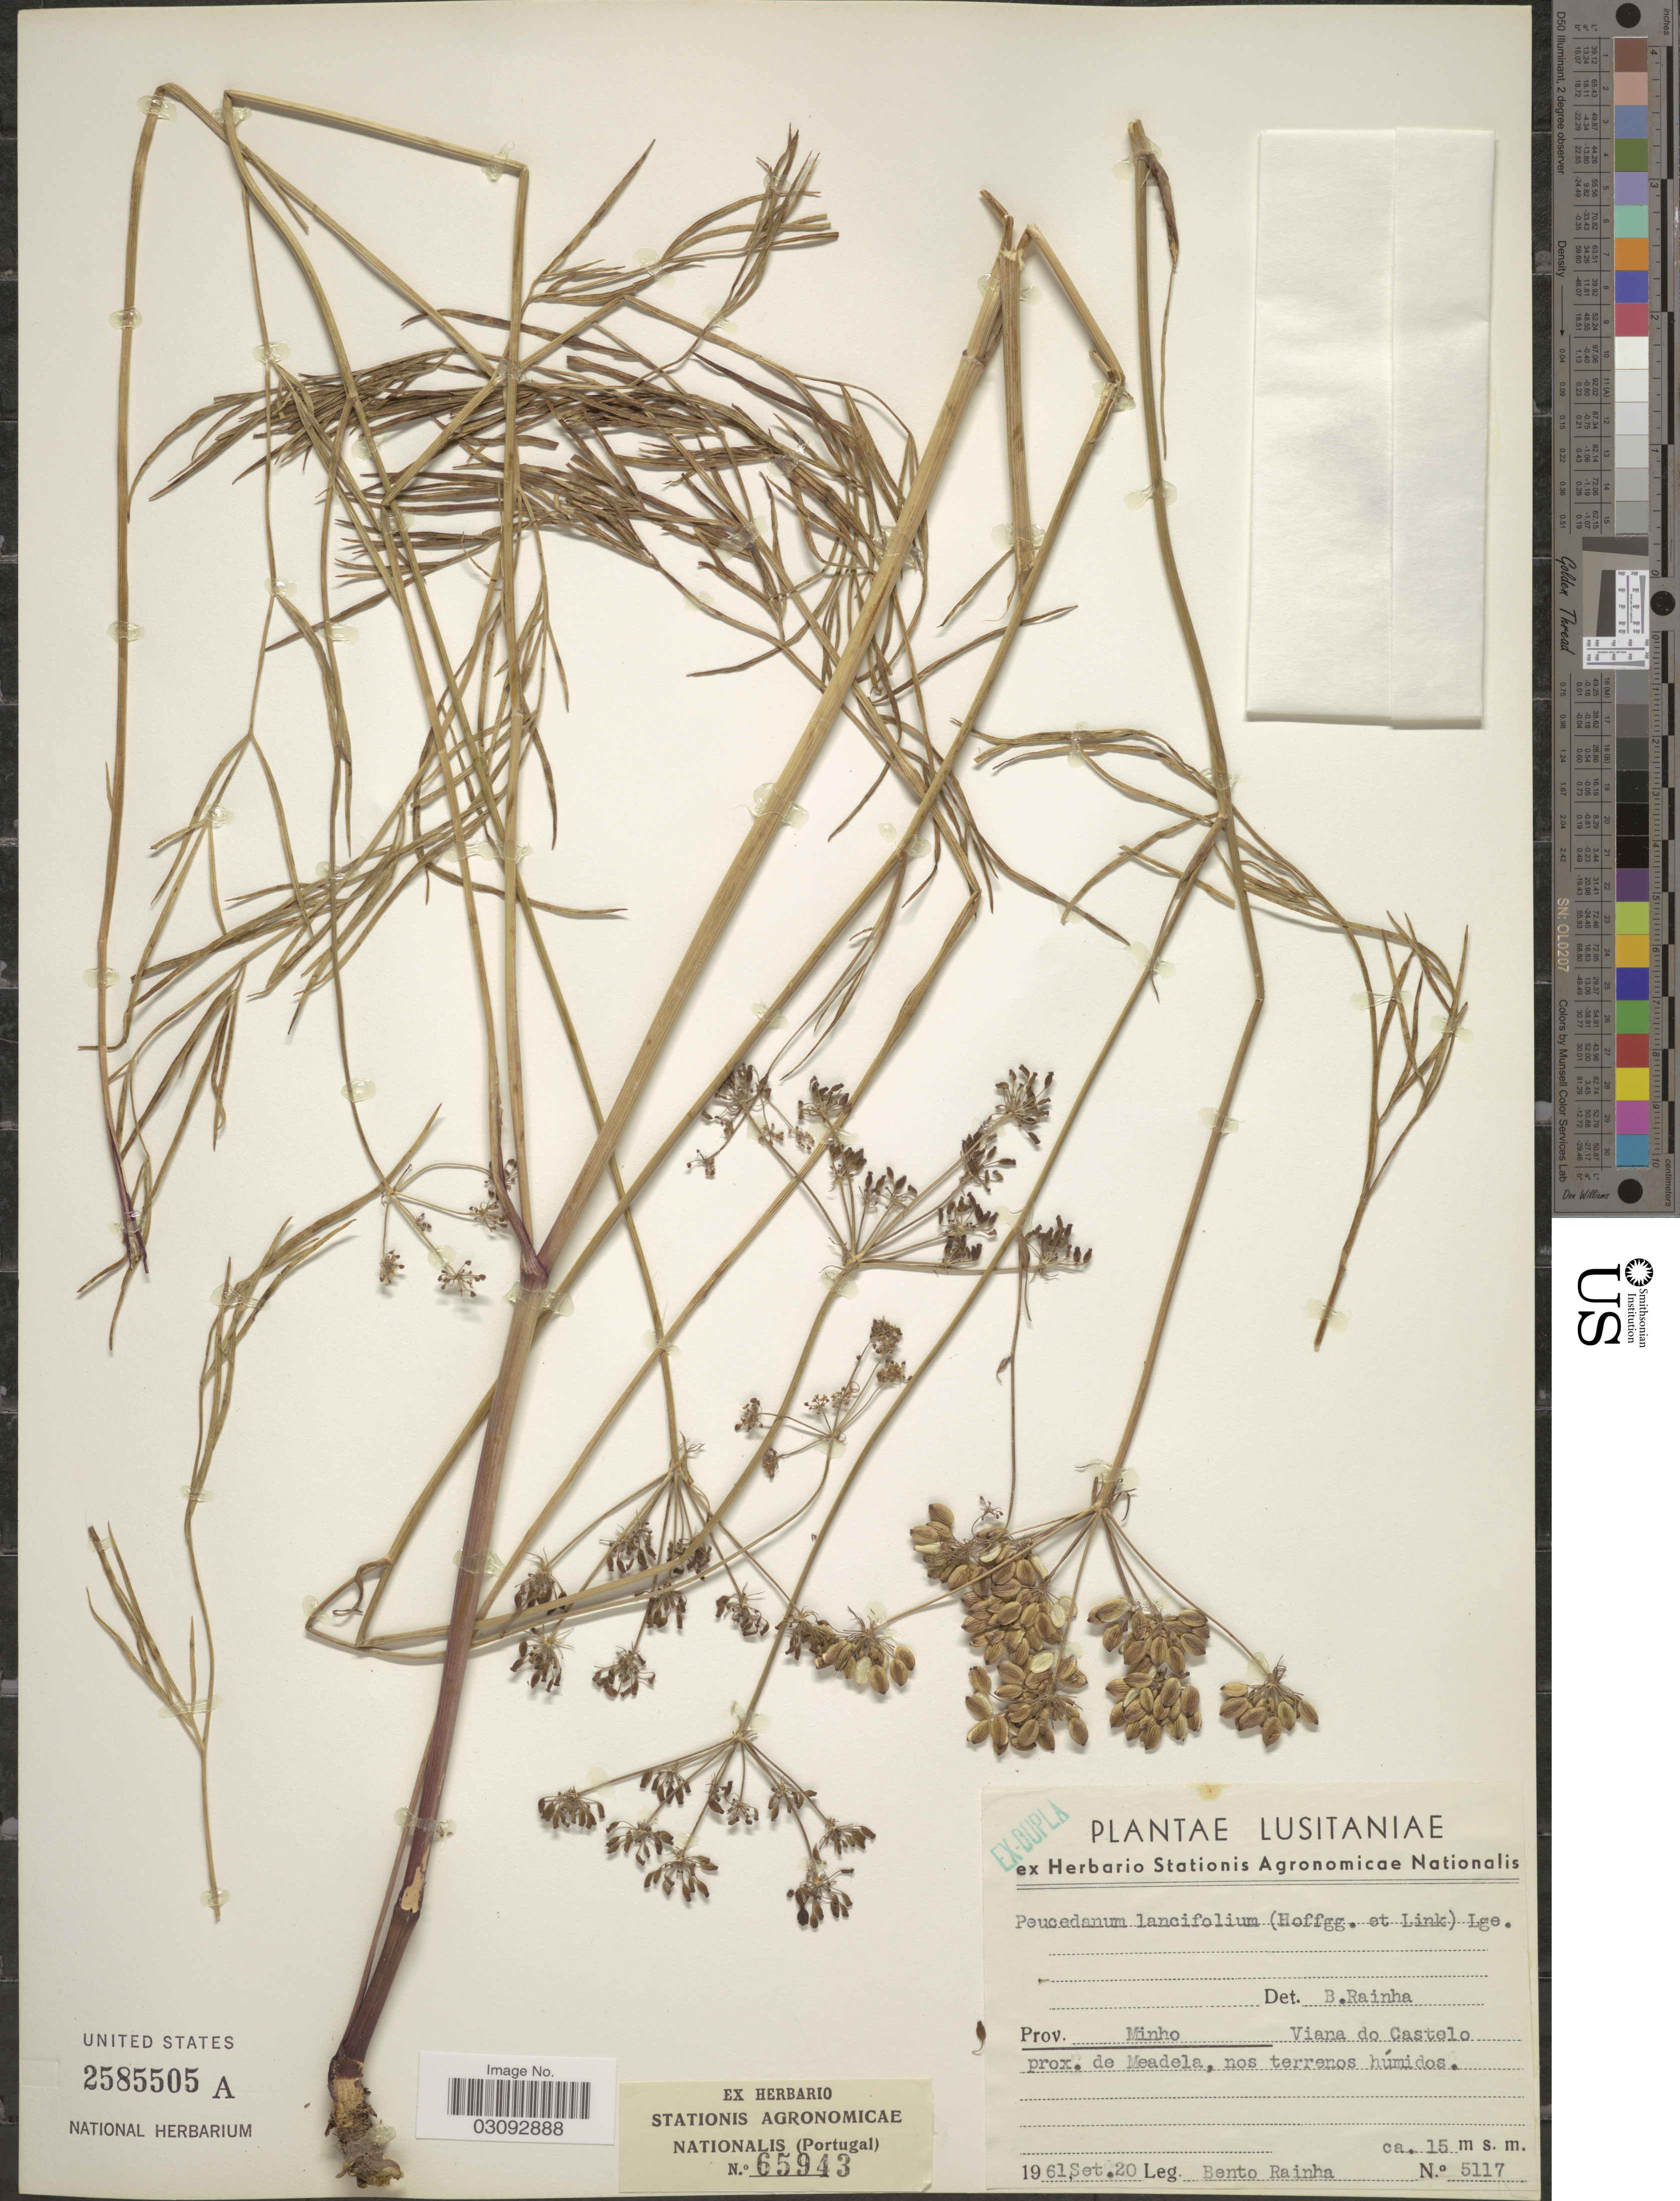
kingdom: Plantae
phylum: Tracheophyta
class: Magnoliopsida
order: Apiales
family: Apiaceae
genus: Peucedanum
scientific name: Peucedanum lancifolium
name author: Lange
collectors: B. Rainha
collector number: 5117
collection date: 1961-09-20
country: Portugal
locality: Lusitaniae, Prov. Minho, Viana do Castelo prox. de Meadela, nos terrenos húmedos.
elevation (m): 15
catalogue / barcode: US 2585505